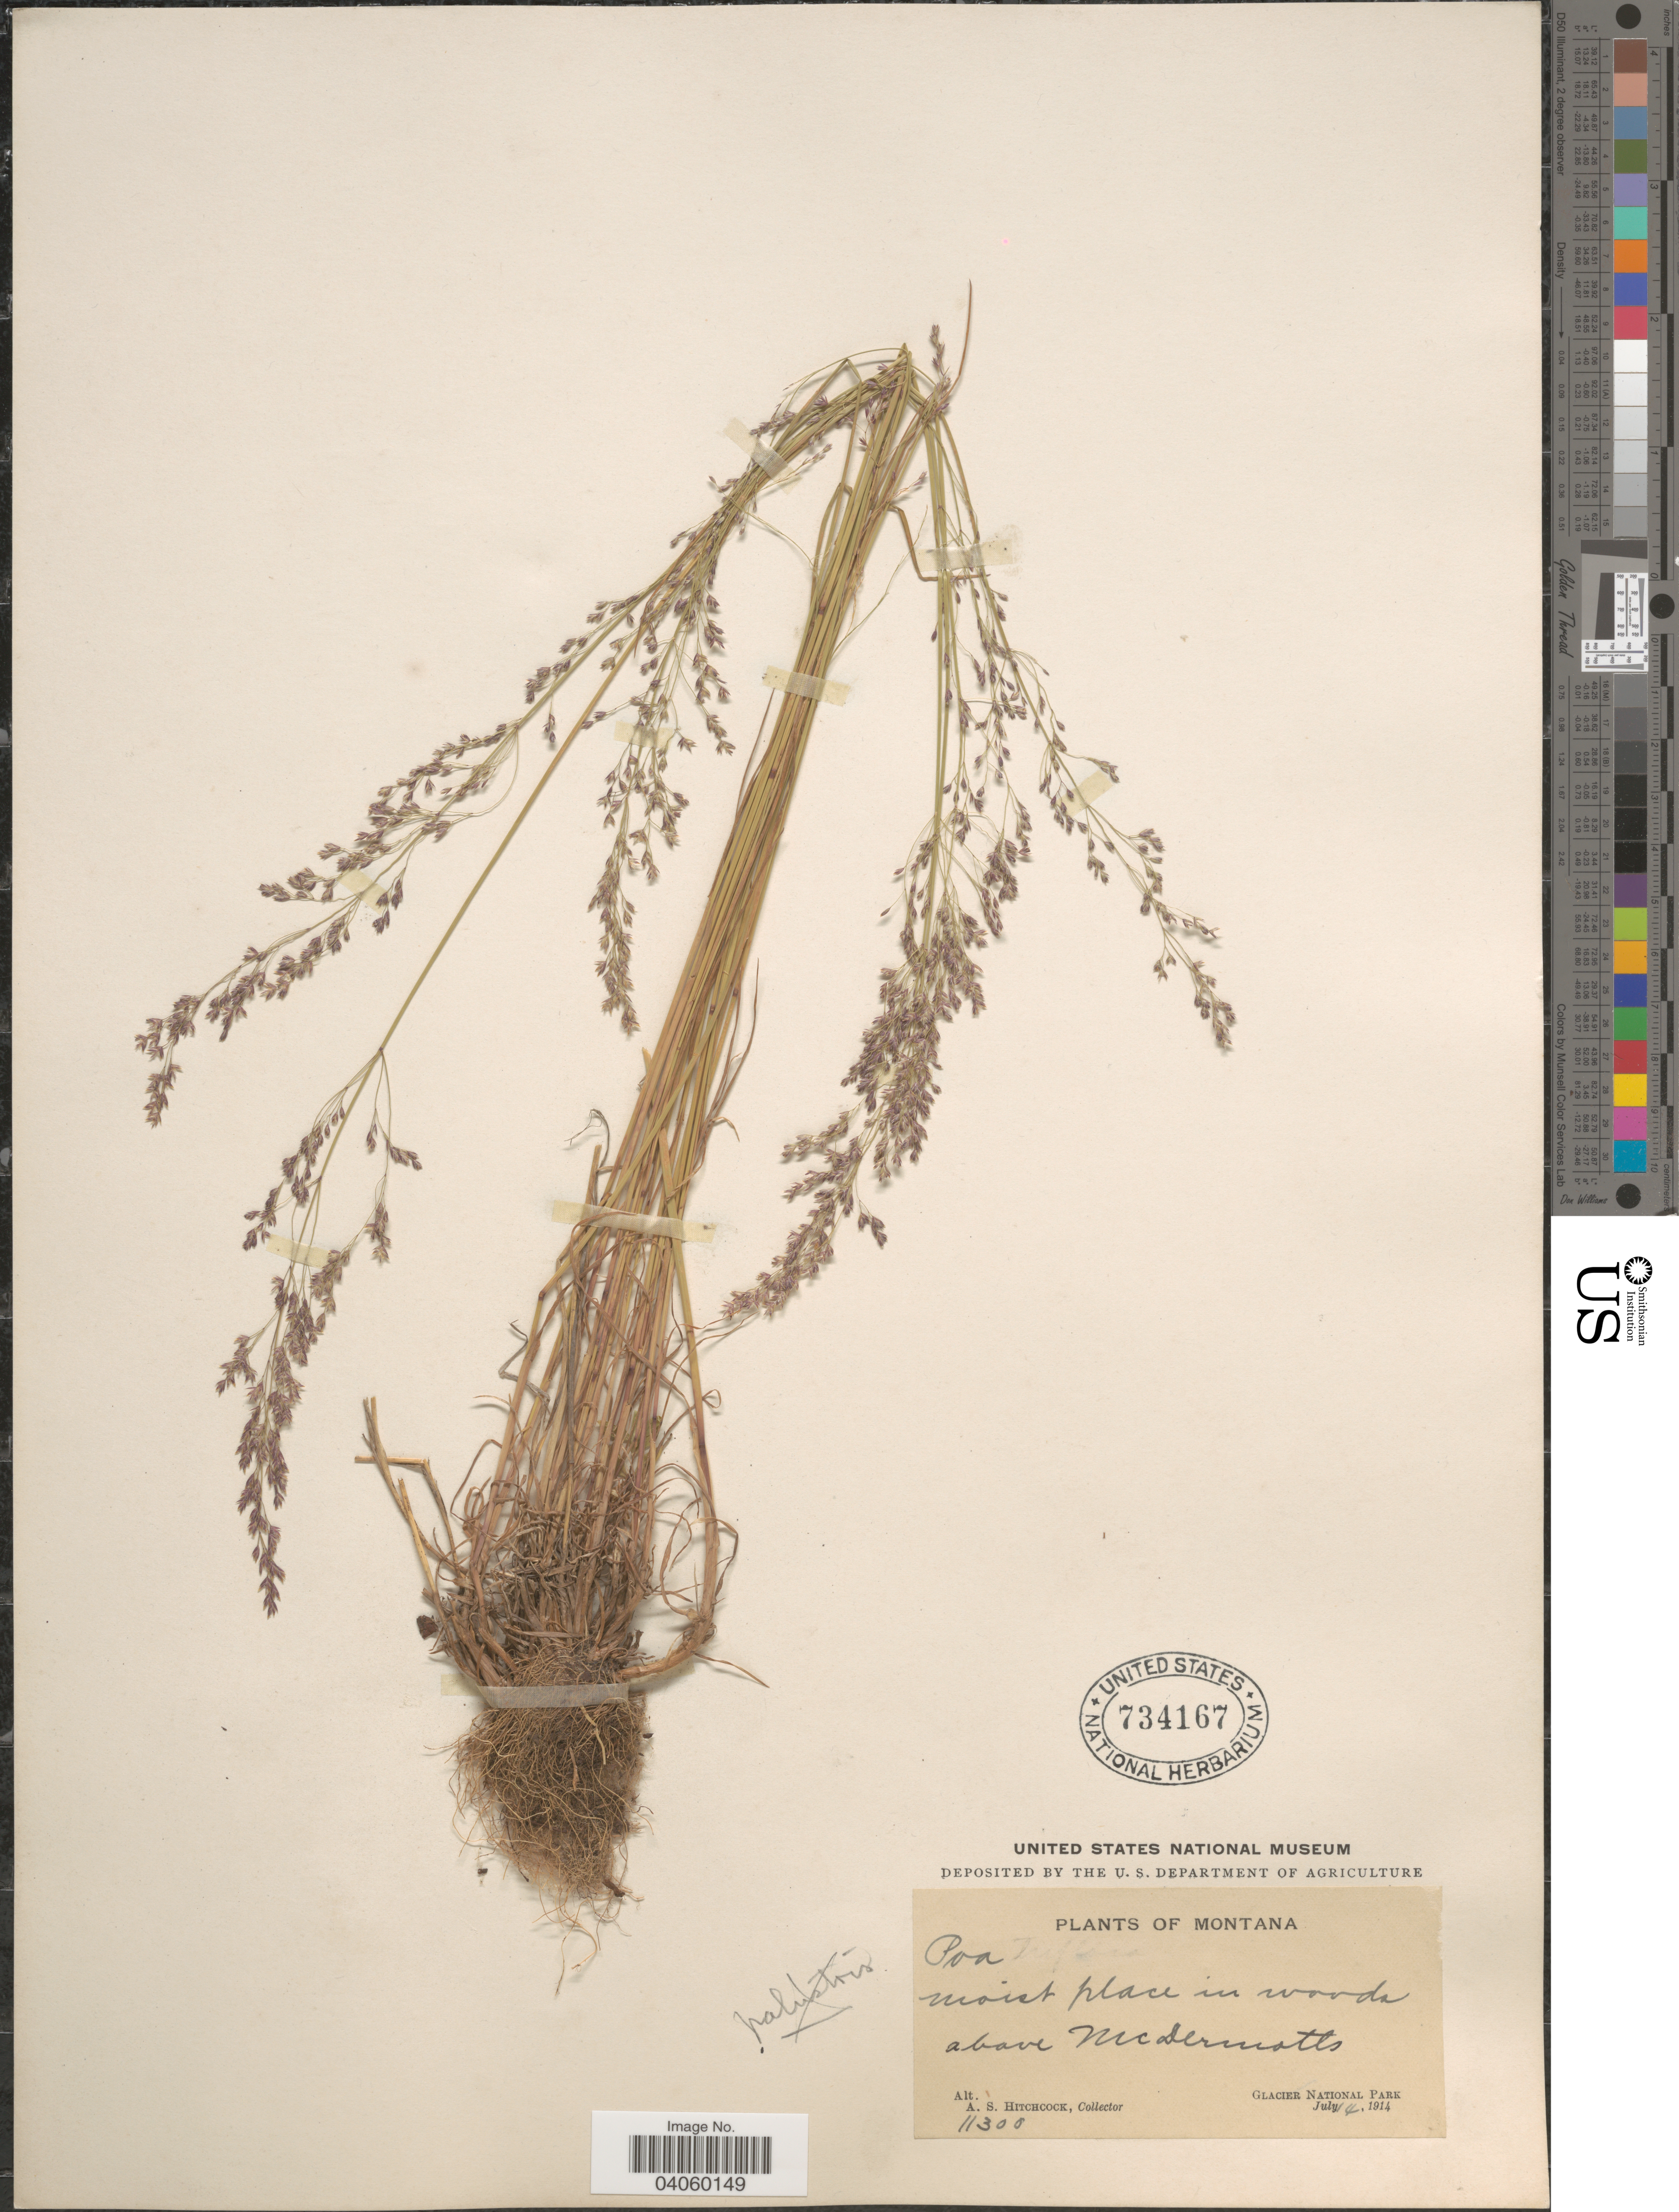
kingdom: Plantae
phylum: Tracheophyta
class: Liliopsida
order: Poales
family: Poaceae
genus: Poa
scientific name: Poa interior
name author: Rydb.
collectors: A. S. Hitchcock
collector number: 11300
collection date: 1914-07-14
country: United States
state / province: Montana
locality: In woods above McDermotts. Glacier National Park.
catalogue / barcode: US 734167